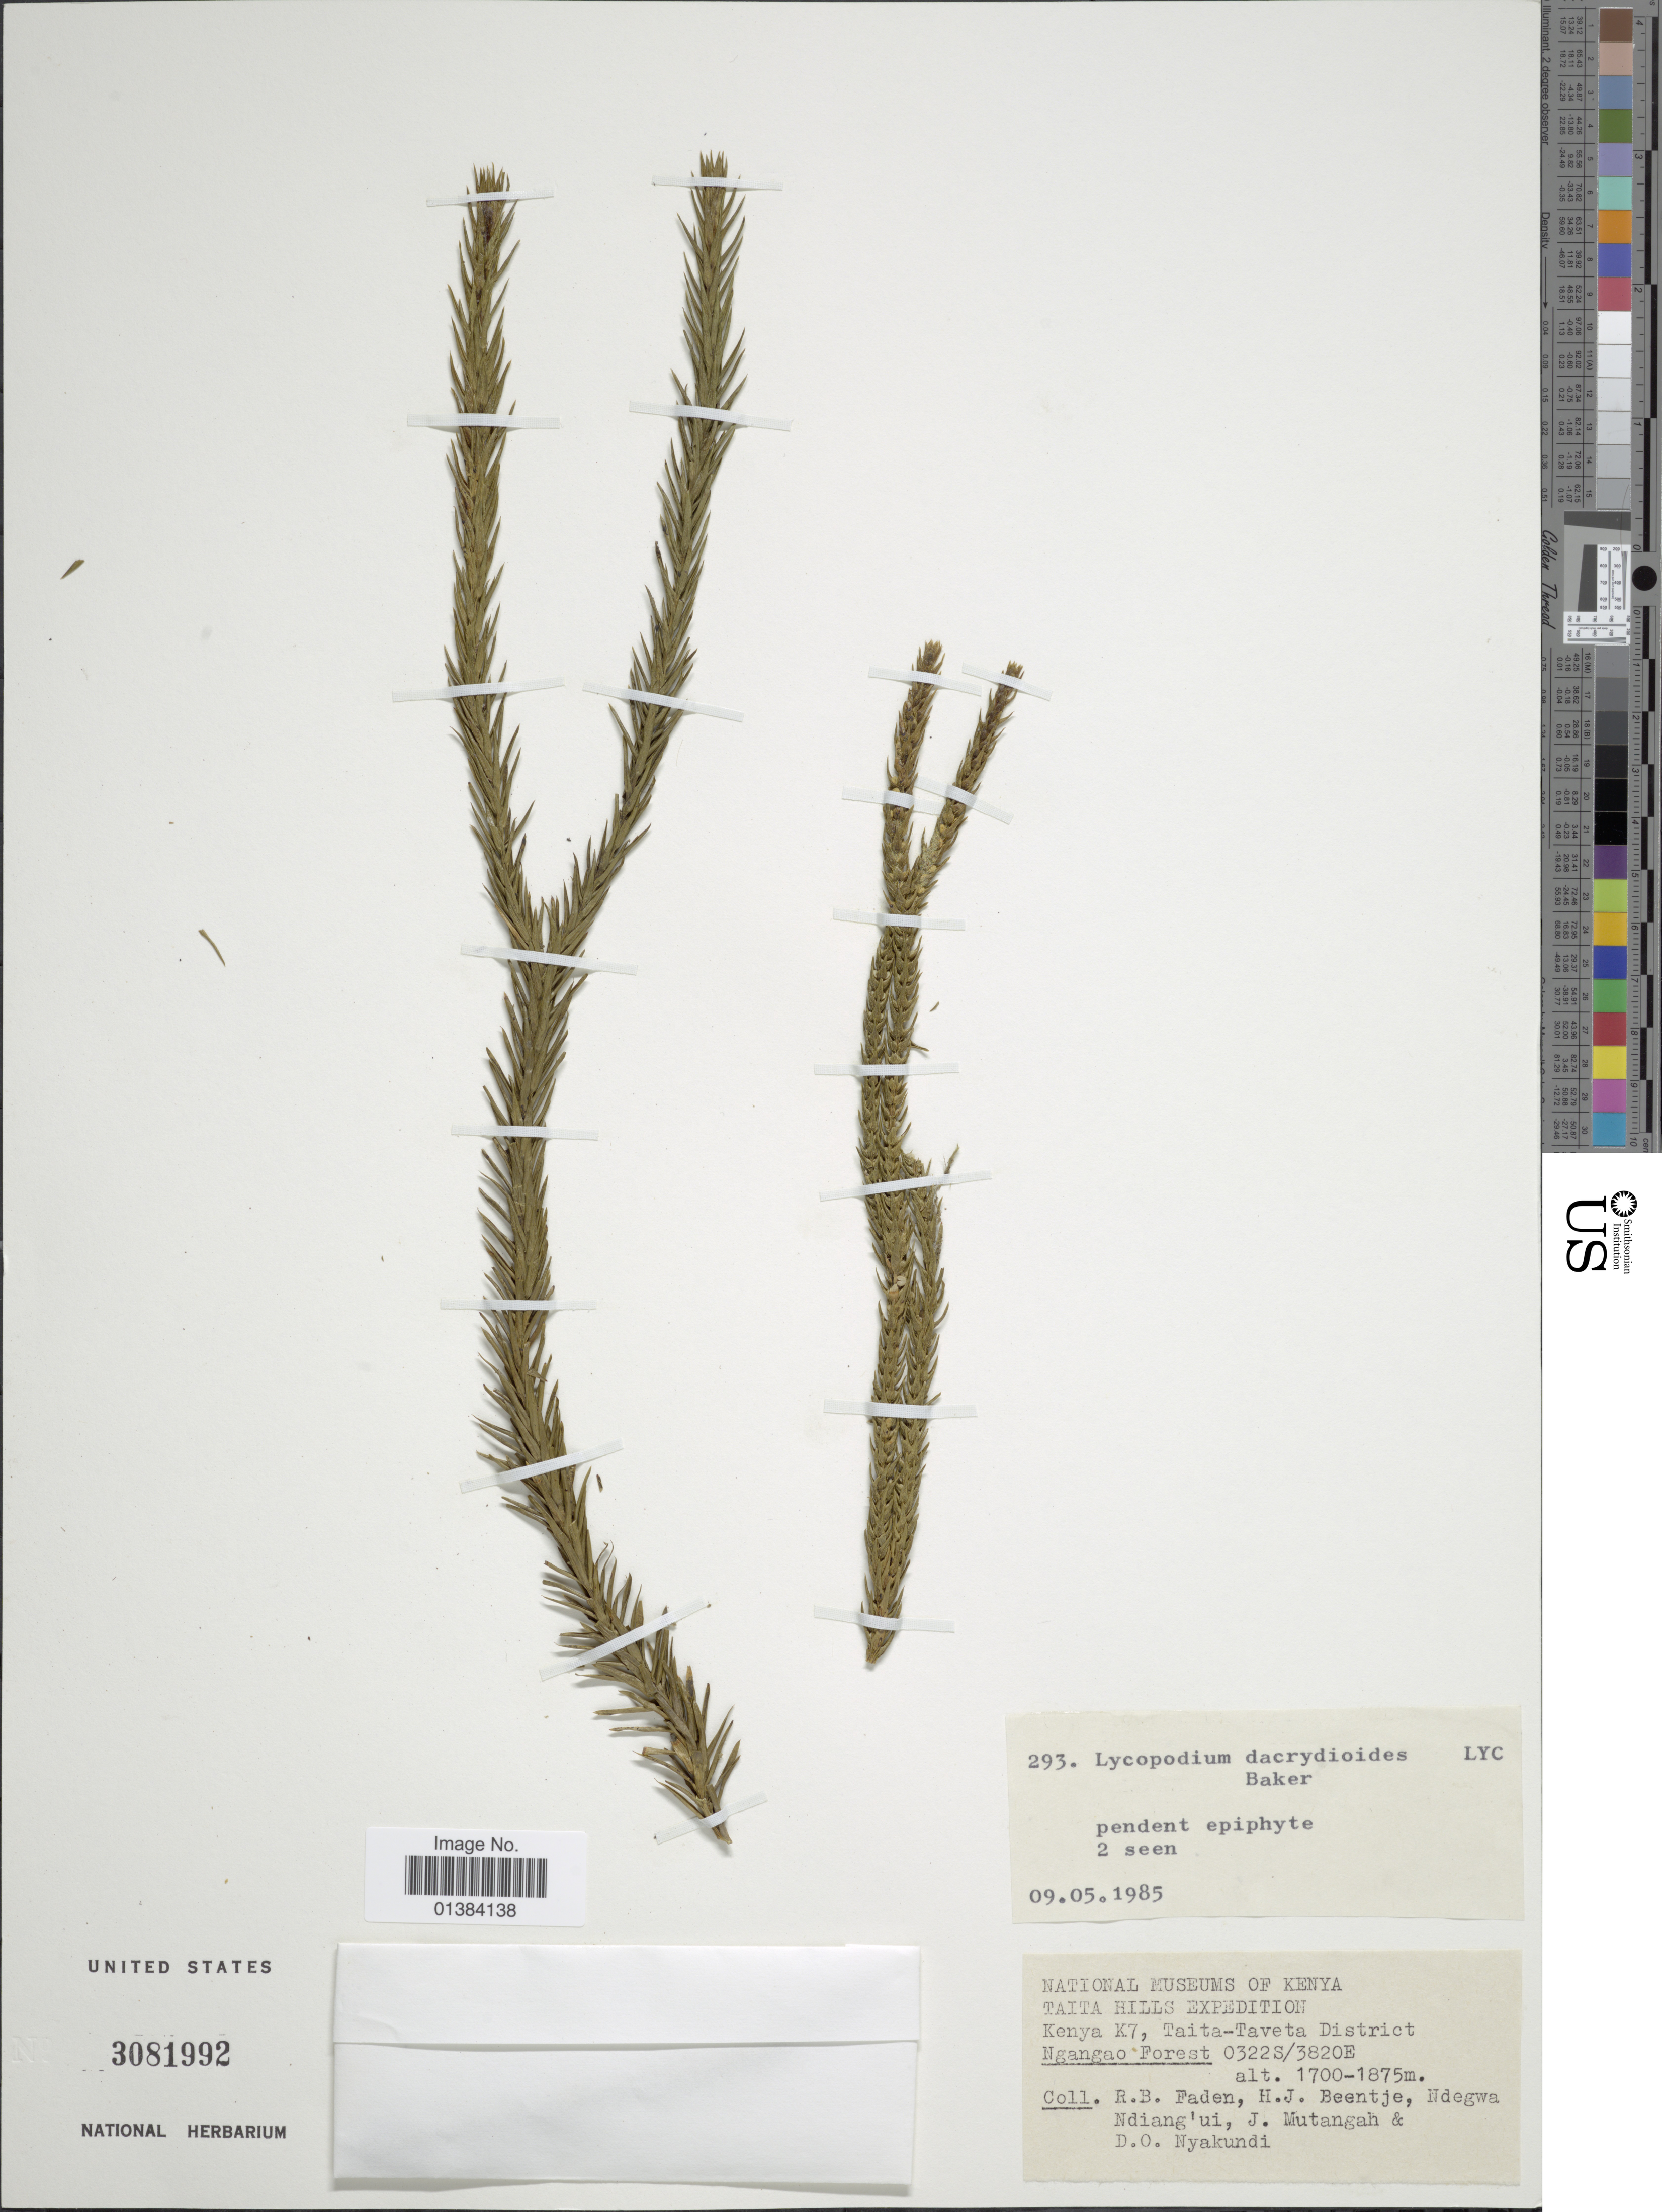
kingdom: Plantae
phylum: Tracheophyta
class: Lycopodiopsida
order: Lycopodiales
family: Lycopodiaceae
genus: Phlegmariurus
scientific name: Phlegmariurus dacrydioides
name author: (Baker) A. R. Field & Bostock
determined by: Field, A. R.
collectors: R. B. Faden, H. J. Beentje, Ndegwa Ndiang'ui, J. Mutangah & D. Nyakundi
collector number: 293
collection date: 1985-05-09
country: Kenya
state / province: Taita Taveta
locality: Ngangao Forest.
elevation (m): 1700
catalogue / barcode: US 3081992